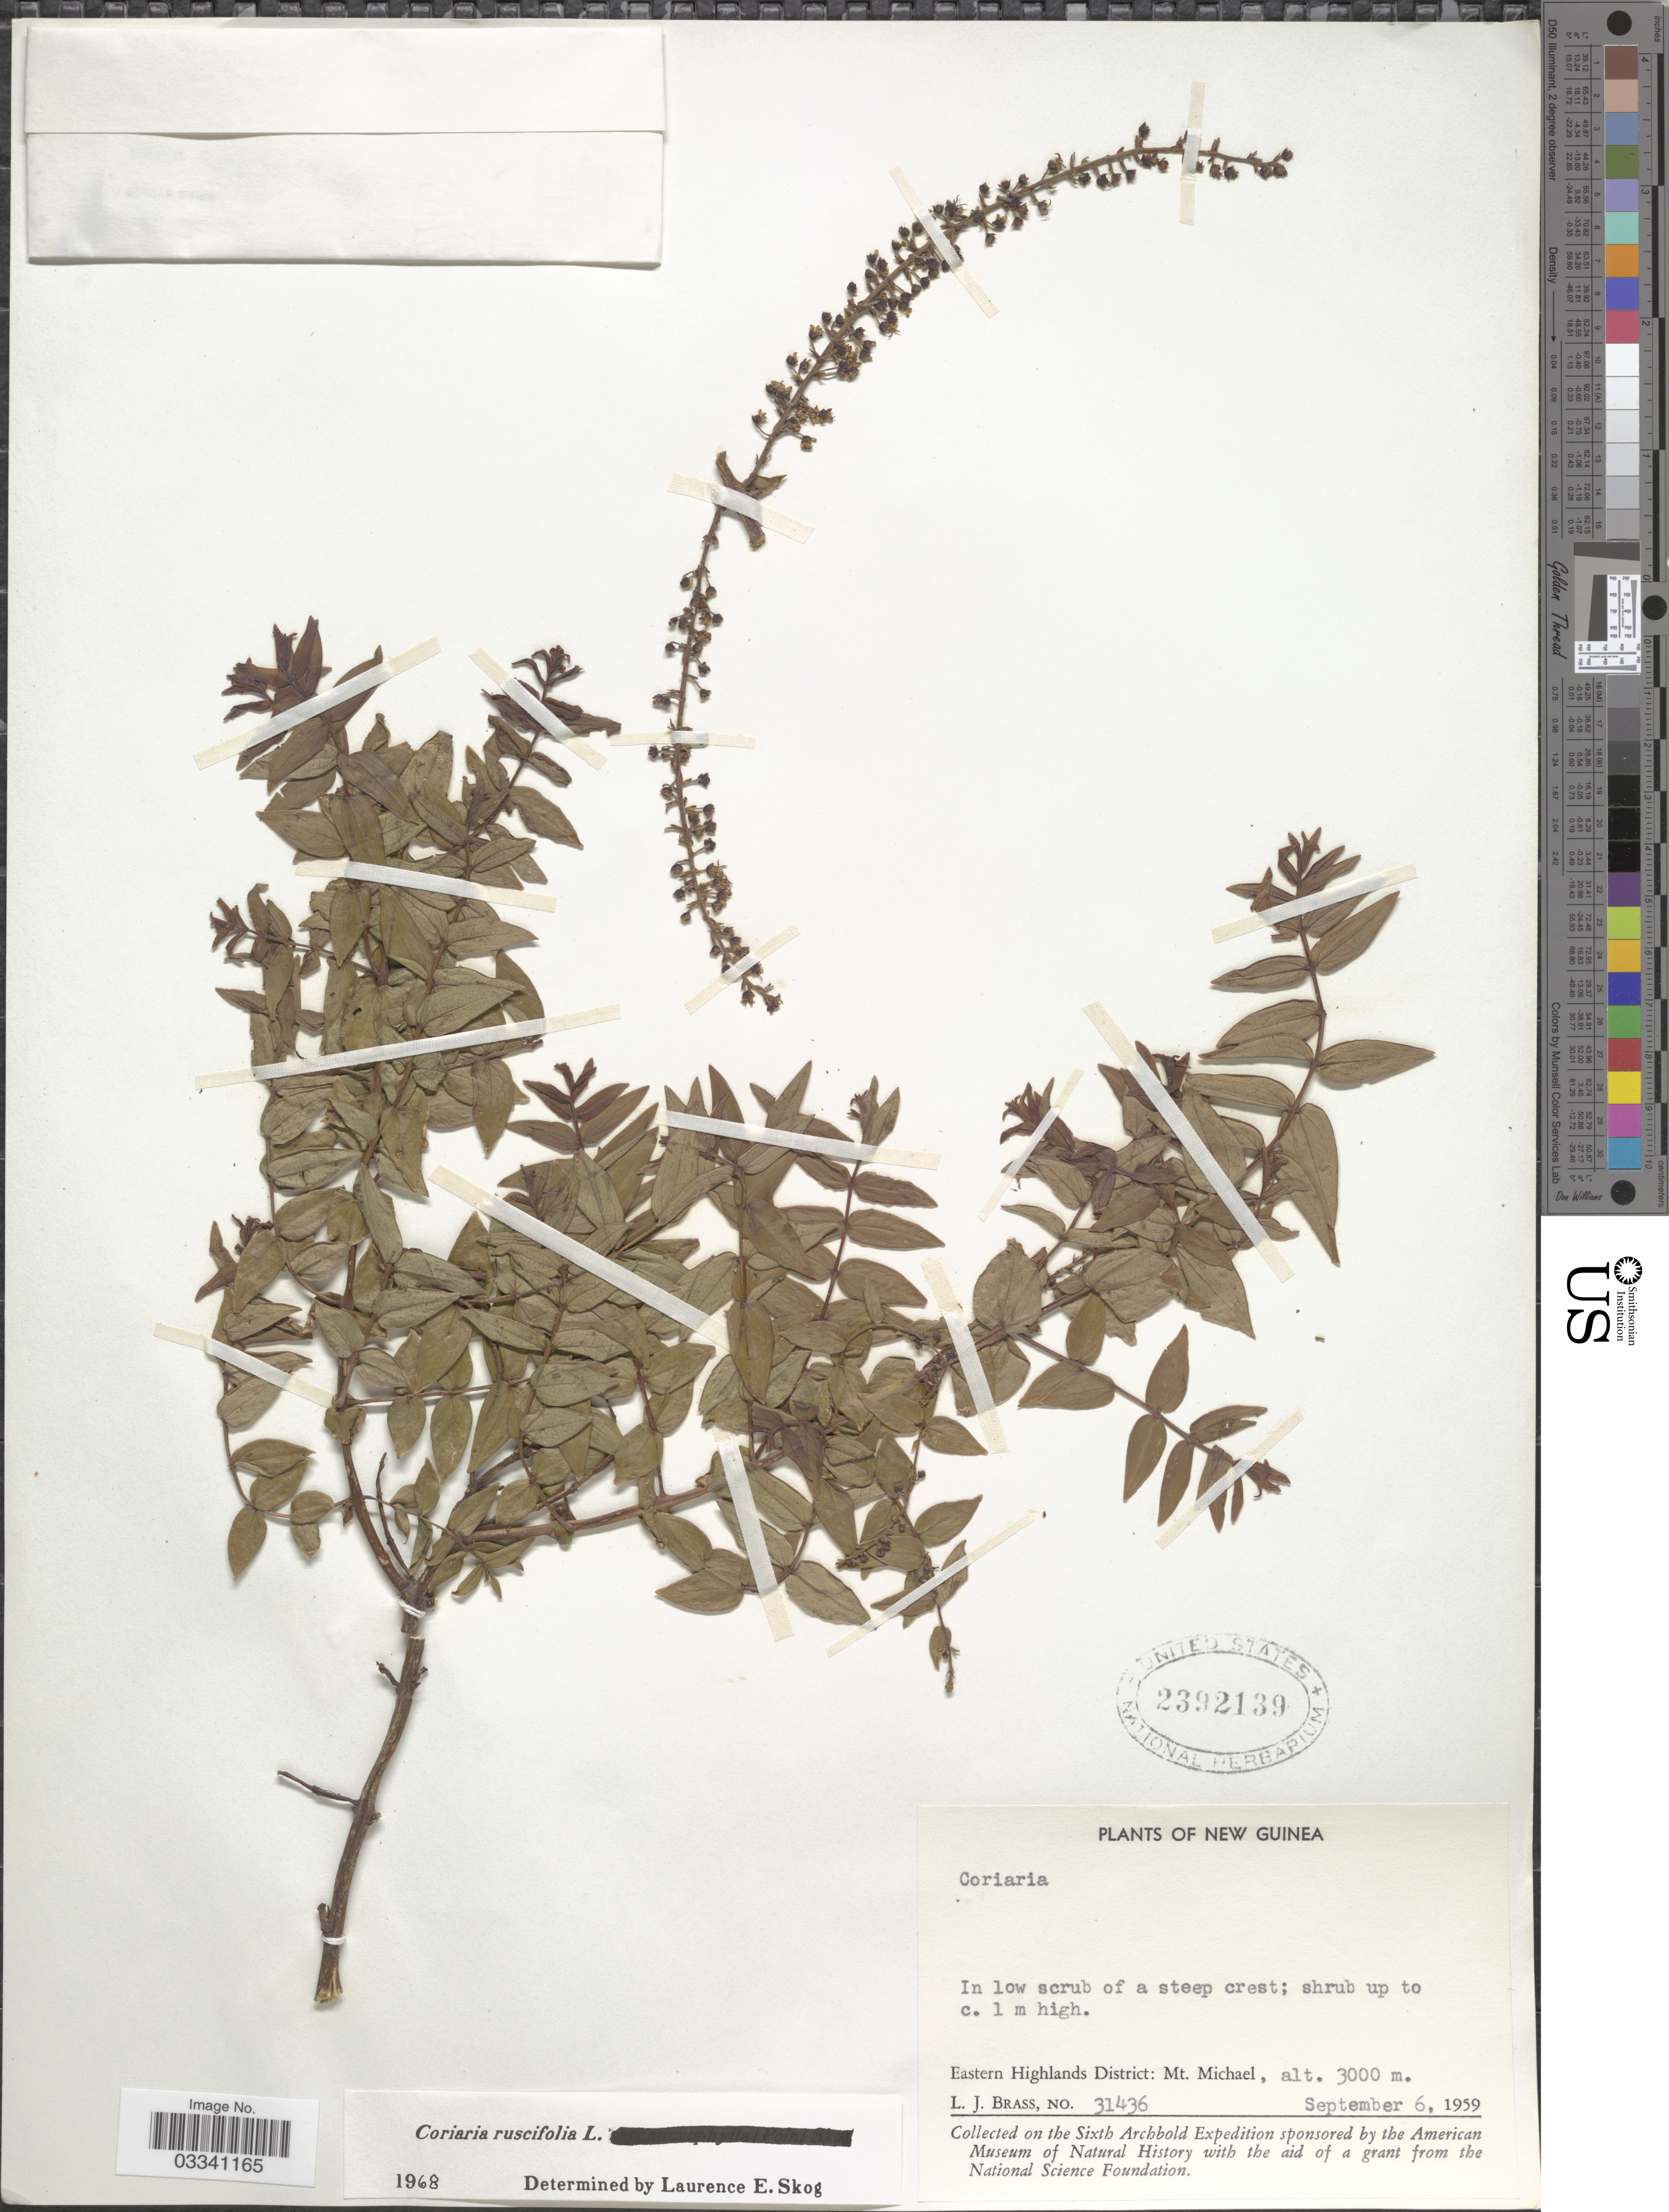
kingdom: Plantae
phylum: Tracheophyta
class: Magnoliopsida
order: Cucurbitales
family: Coriariaceae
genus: Coriaria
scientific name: Coriaria ruscifolia subsp. microphylla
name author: (Poir.) L.E. Skog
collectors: L. J. Brass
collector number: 31436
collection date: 1959-09-06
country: Papua New Guinea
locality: New Guinea. Eastern Highlands District: Mt. Michael.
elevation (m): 3000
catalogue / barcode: US 2392139